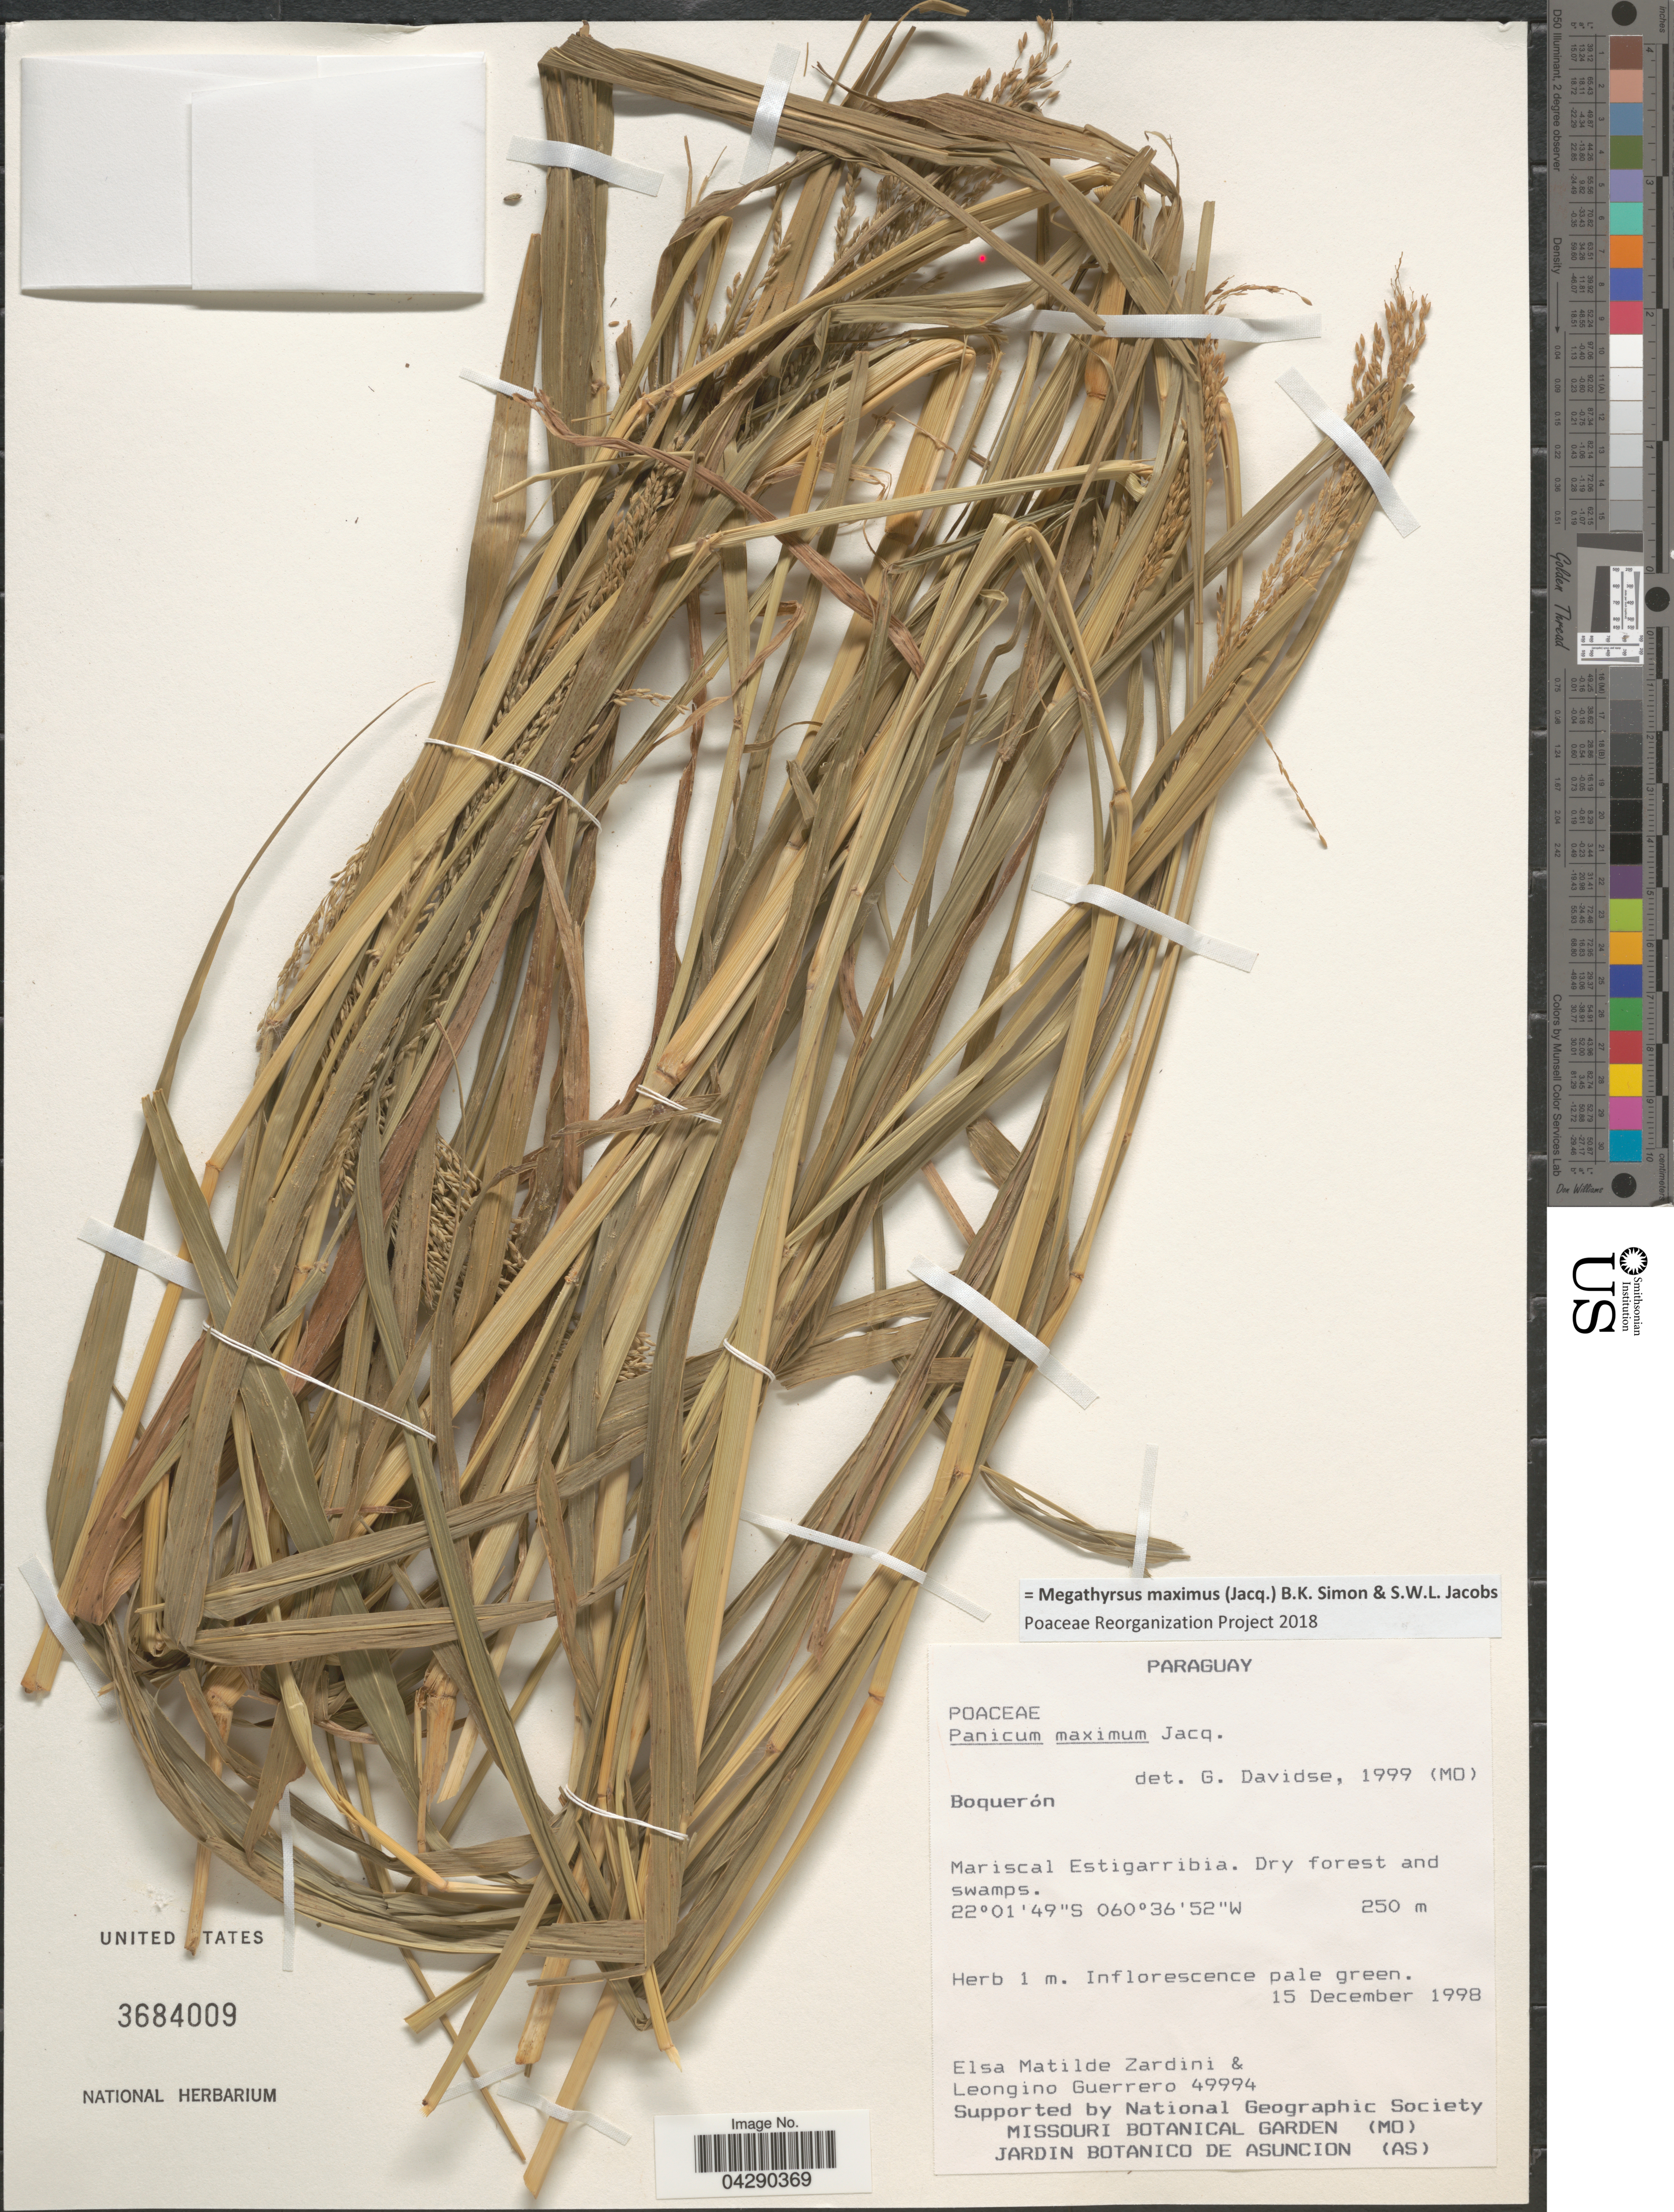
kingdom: Plantae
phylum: Tracheophyta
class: Liliopsida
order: Poales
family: Poaceae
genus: Megathyrsus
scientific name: Megathyrsus maximus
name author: (Jacq.) B.K. Simon & S.W.L. Jacobs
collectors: E. M. Zardini & L. Guerrero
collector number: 49994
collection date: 1998-12-15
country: Paraguay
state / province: Boqueron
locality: Mariscal Estigarribia.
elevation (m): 250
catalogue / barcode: US 3684009